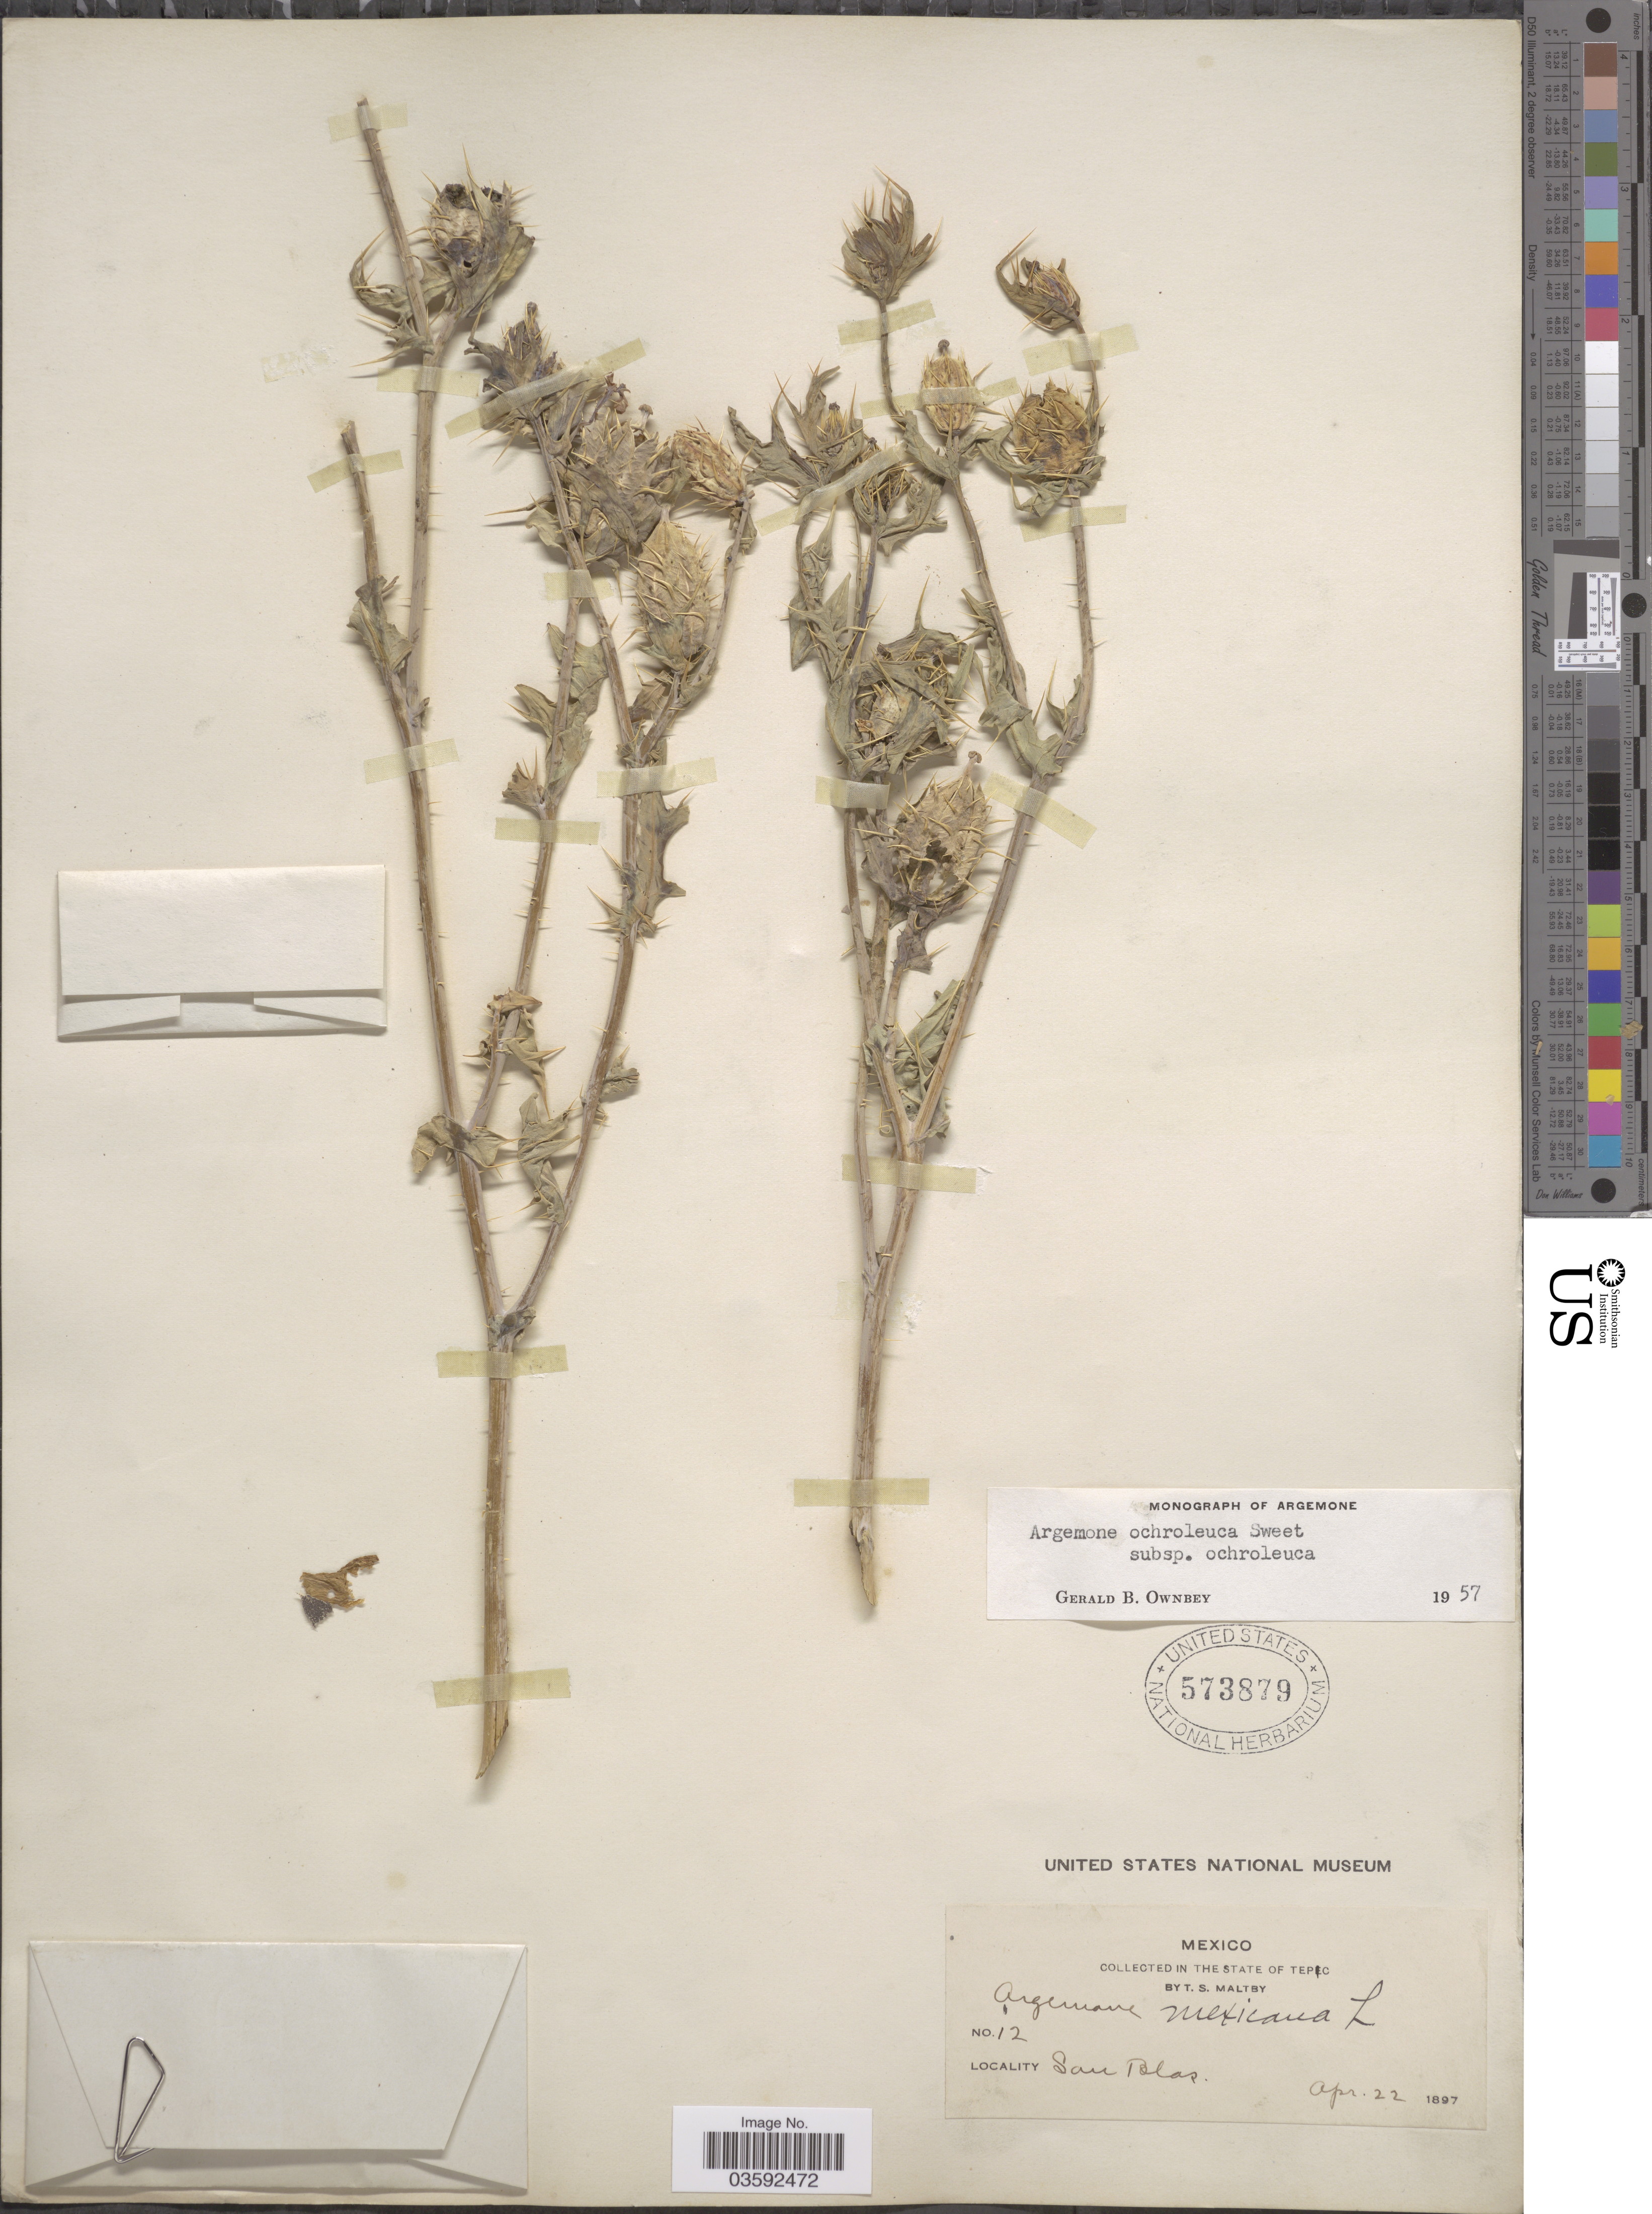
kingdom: Plantae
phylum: Tracheophyta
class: Magnoliopsida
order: Ranunculales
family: Papaveraceae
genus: Argemone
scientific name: Argemone ochroleuca subsp. ochroleuca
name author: Sweet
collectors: T. S. Maltby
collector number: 12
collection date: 1897-04-22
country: Mexico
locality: State of Tepic. San Blas.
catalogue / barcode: US 573879